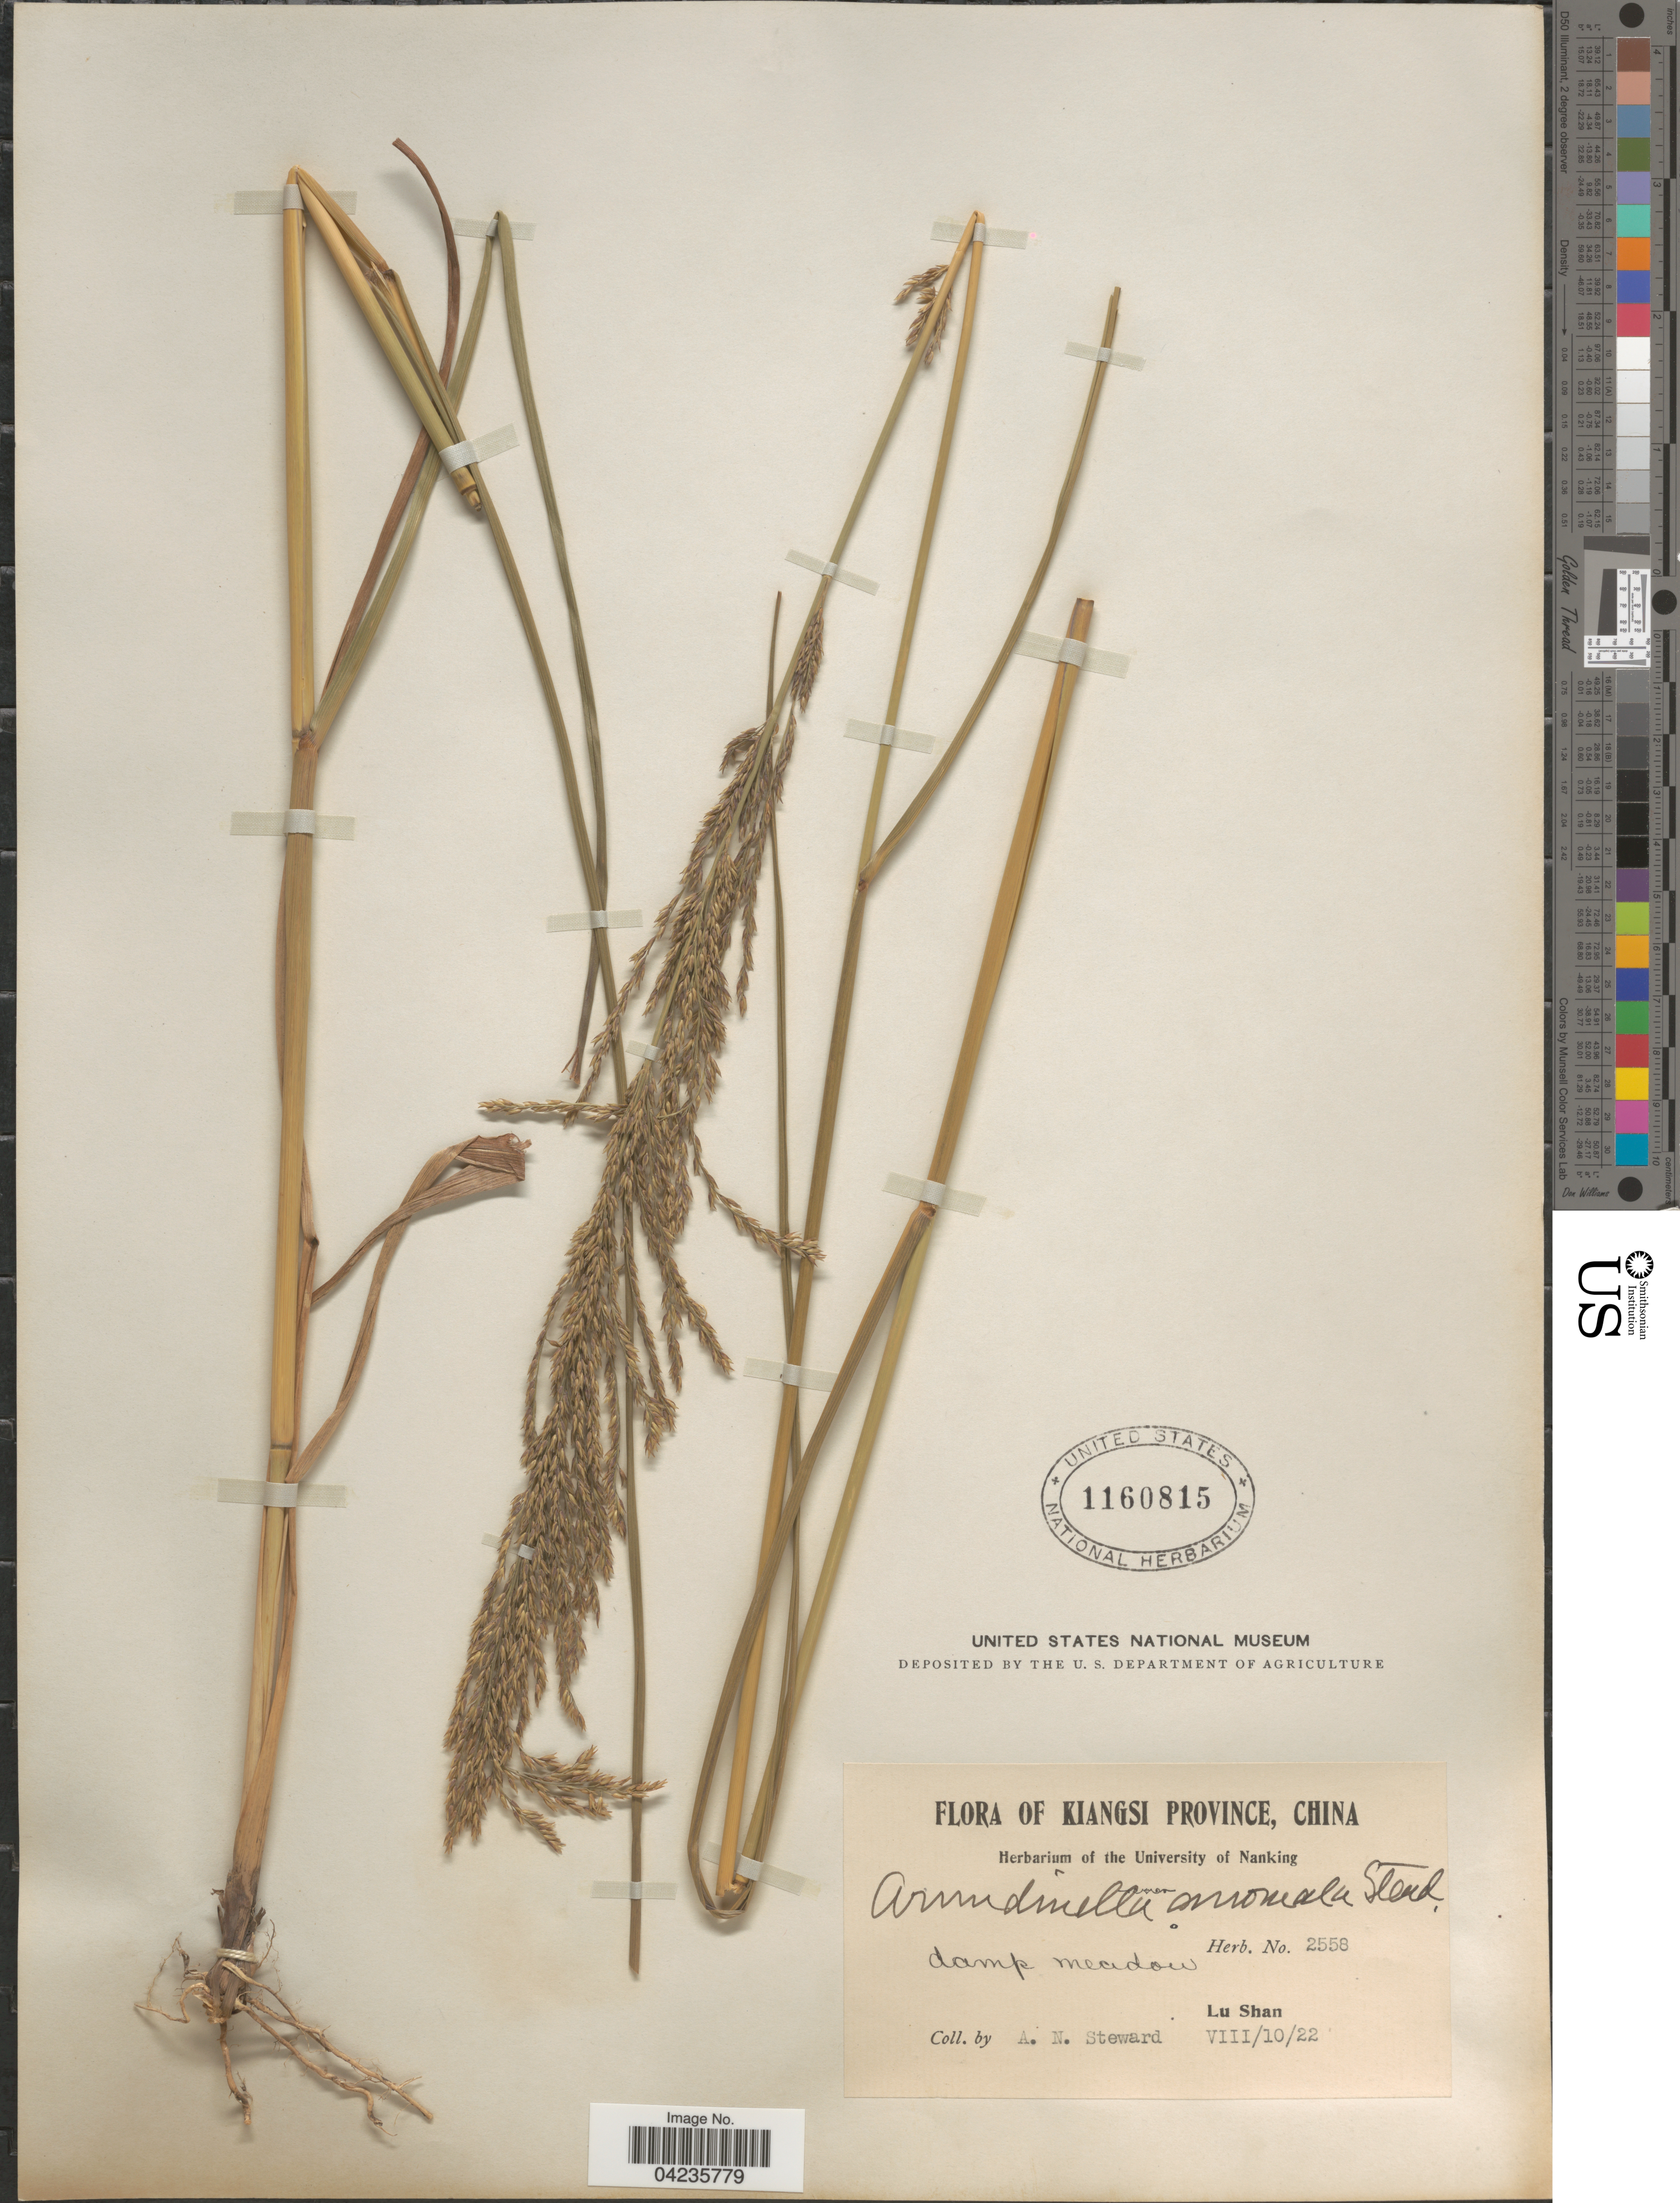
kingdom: Plantae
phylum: Tracheophyta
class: Liliopsida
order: Poales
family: Poaceae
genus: Arundinella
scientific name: Arundinella hirta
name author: (Thunb.) Tanaka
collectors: A. N. Steward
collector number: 2558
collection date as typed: Transcribed d/m/y: 10/8/22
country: China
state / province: Jiangxi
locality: Kiangsi Province. Lu Shan.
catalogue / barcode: US 1160815